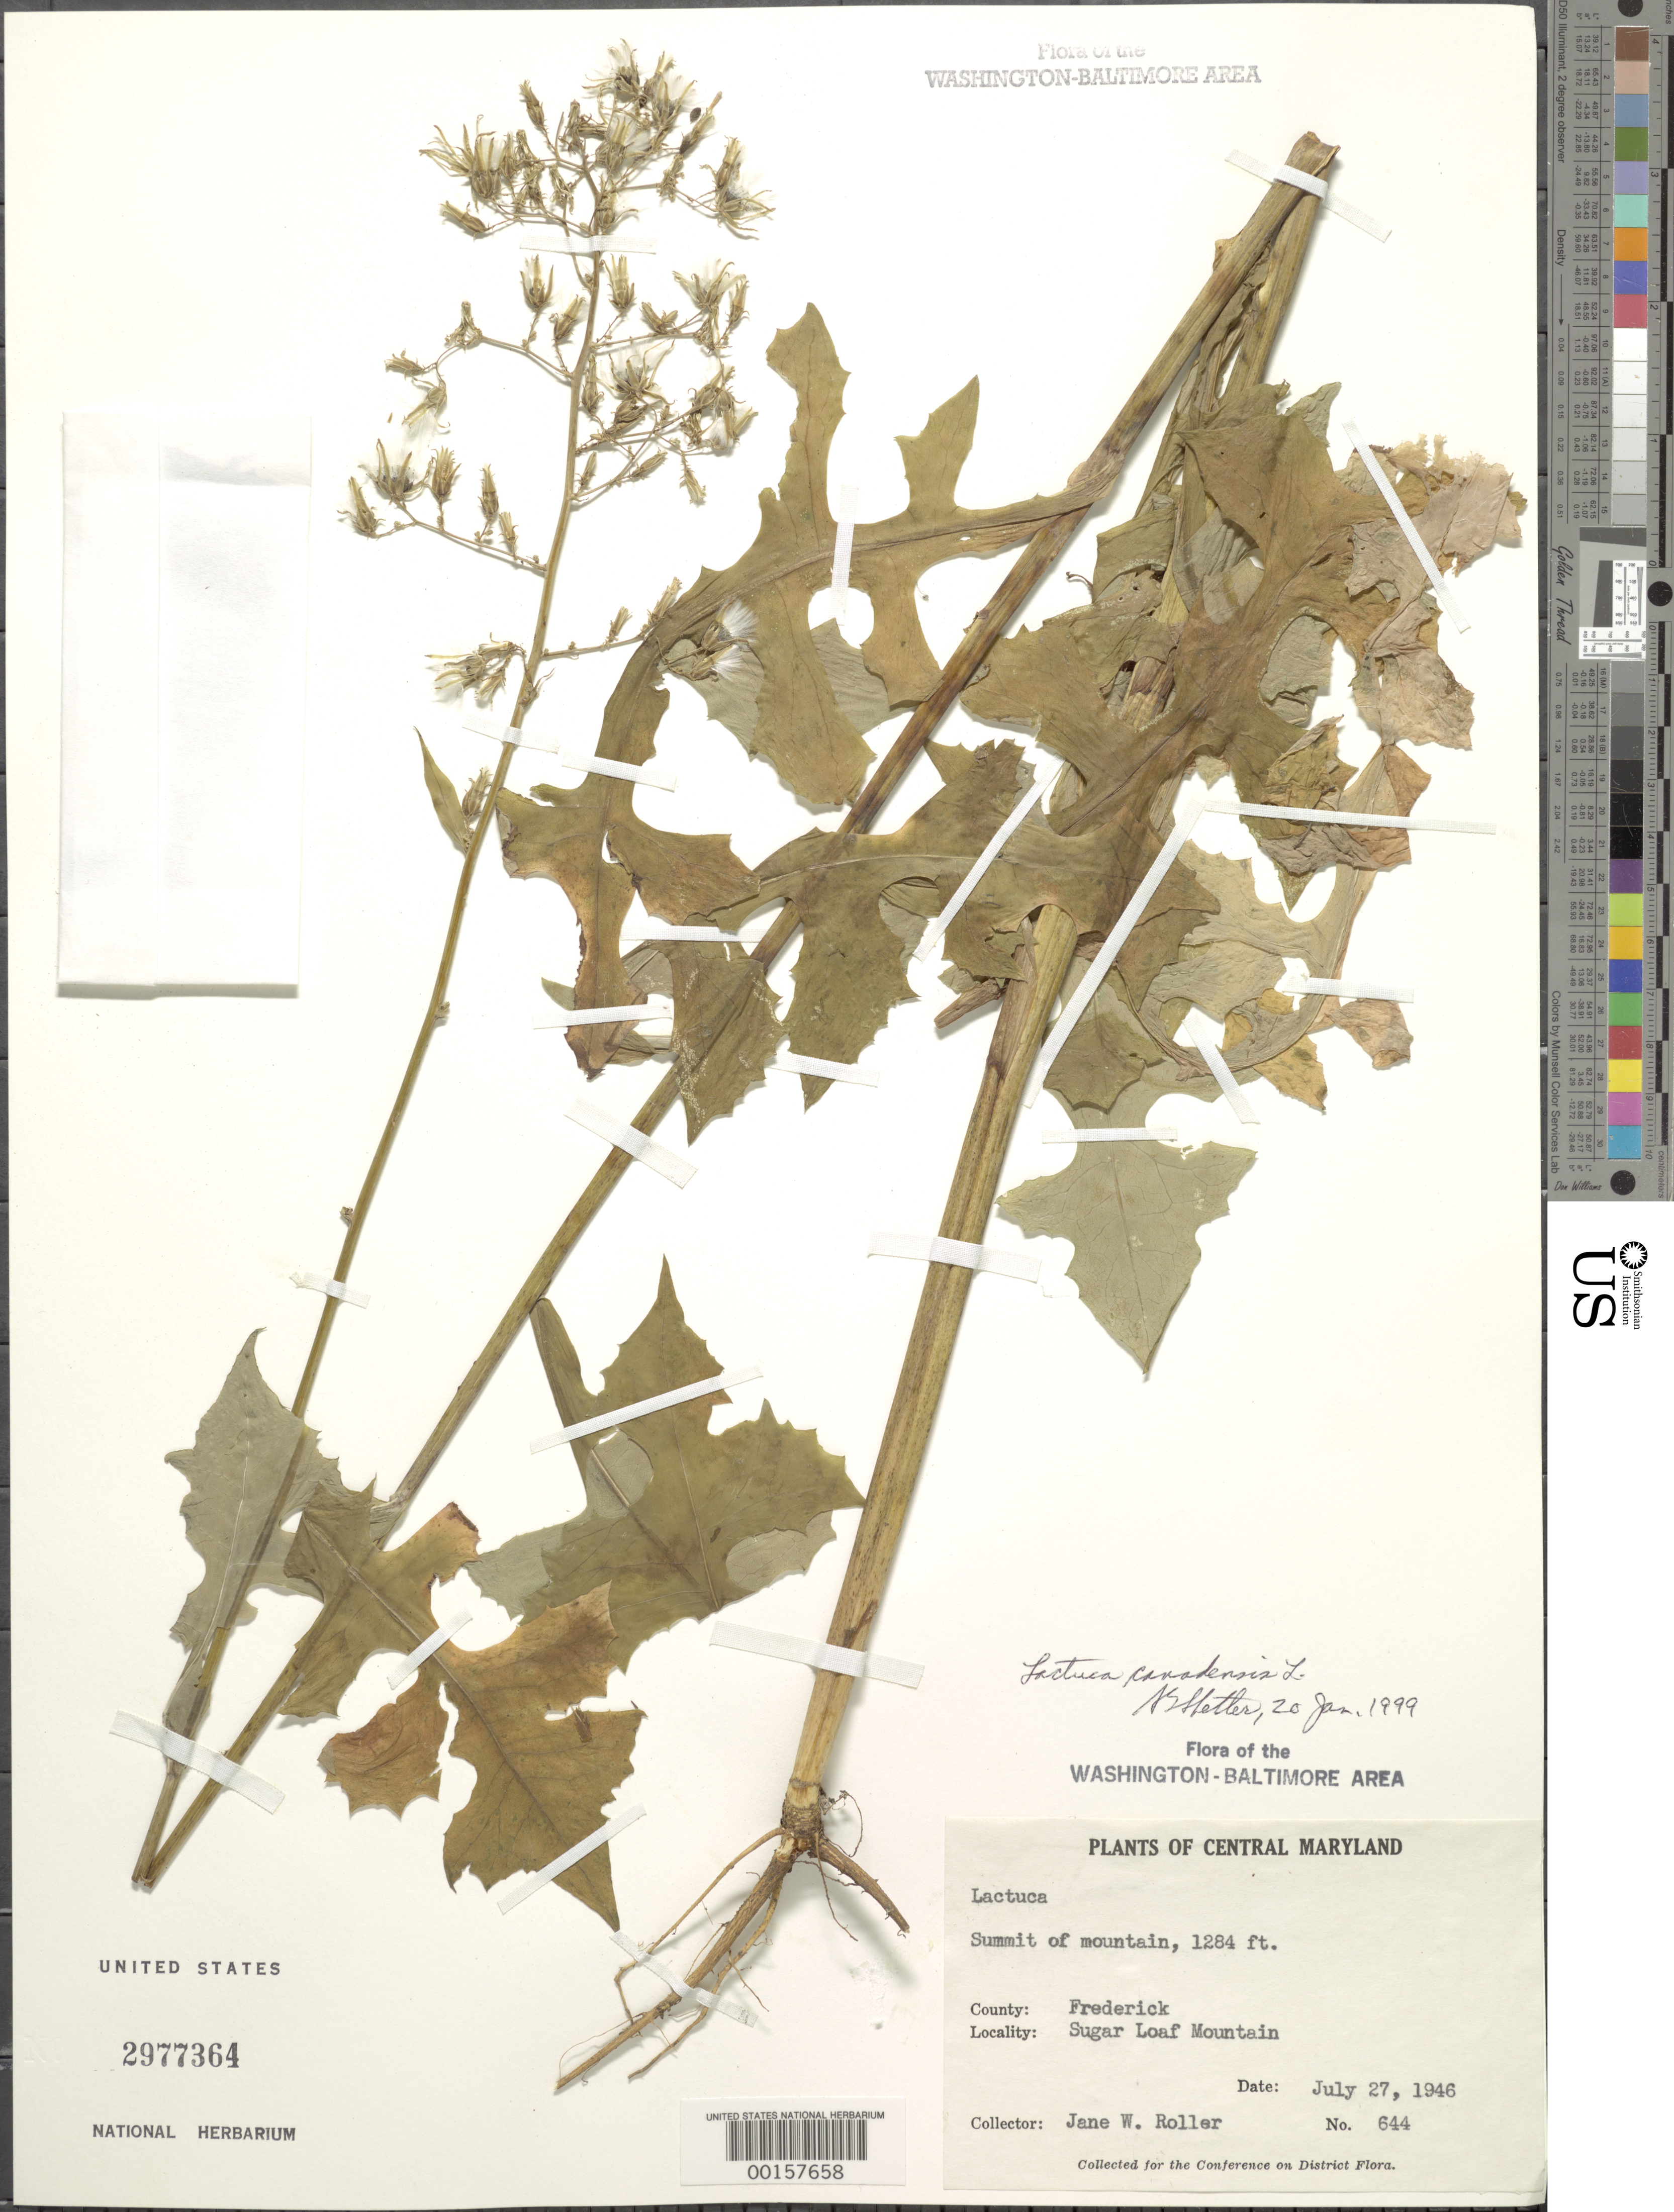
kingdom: Plantae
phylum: Tracheophyta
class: Magnoliopsida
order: Asterales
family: Asteraceae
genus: Lactuca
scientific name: Lactuca canadensis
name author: L.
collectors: J. W. Roller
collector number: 644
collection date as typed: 27 Jul 1946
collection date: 1946-07-27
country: United States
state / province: Maryland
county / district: Frederick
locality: Sugar Loaf Mountain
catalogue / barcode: US 2977364